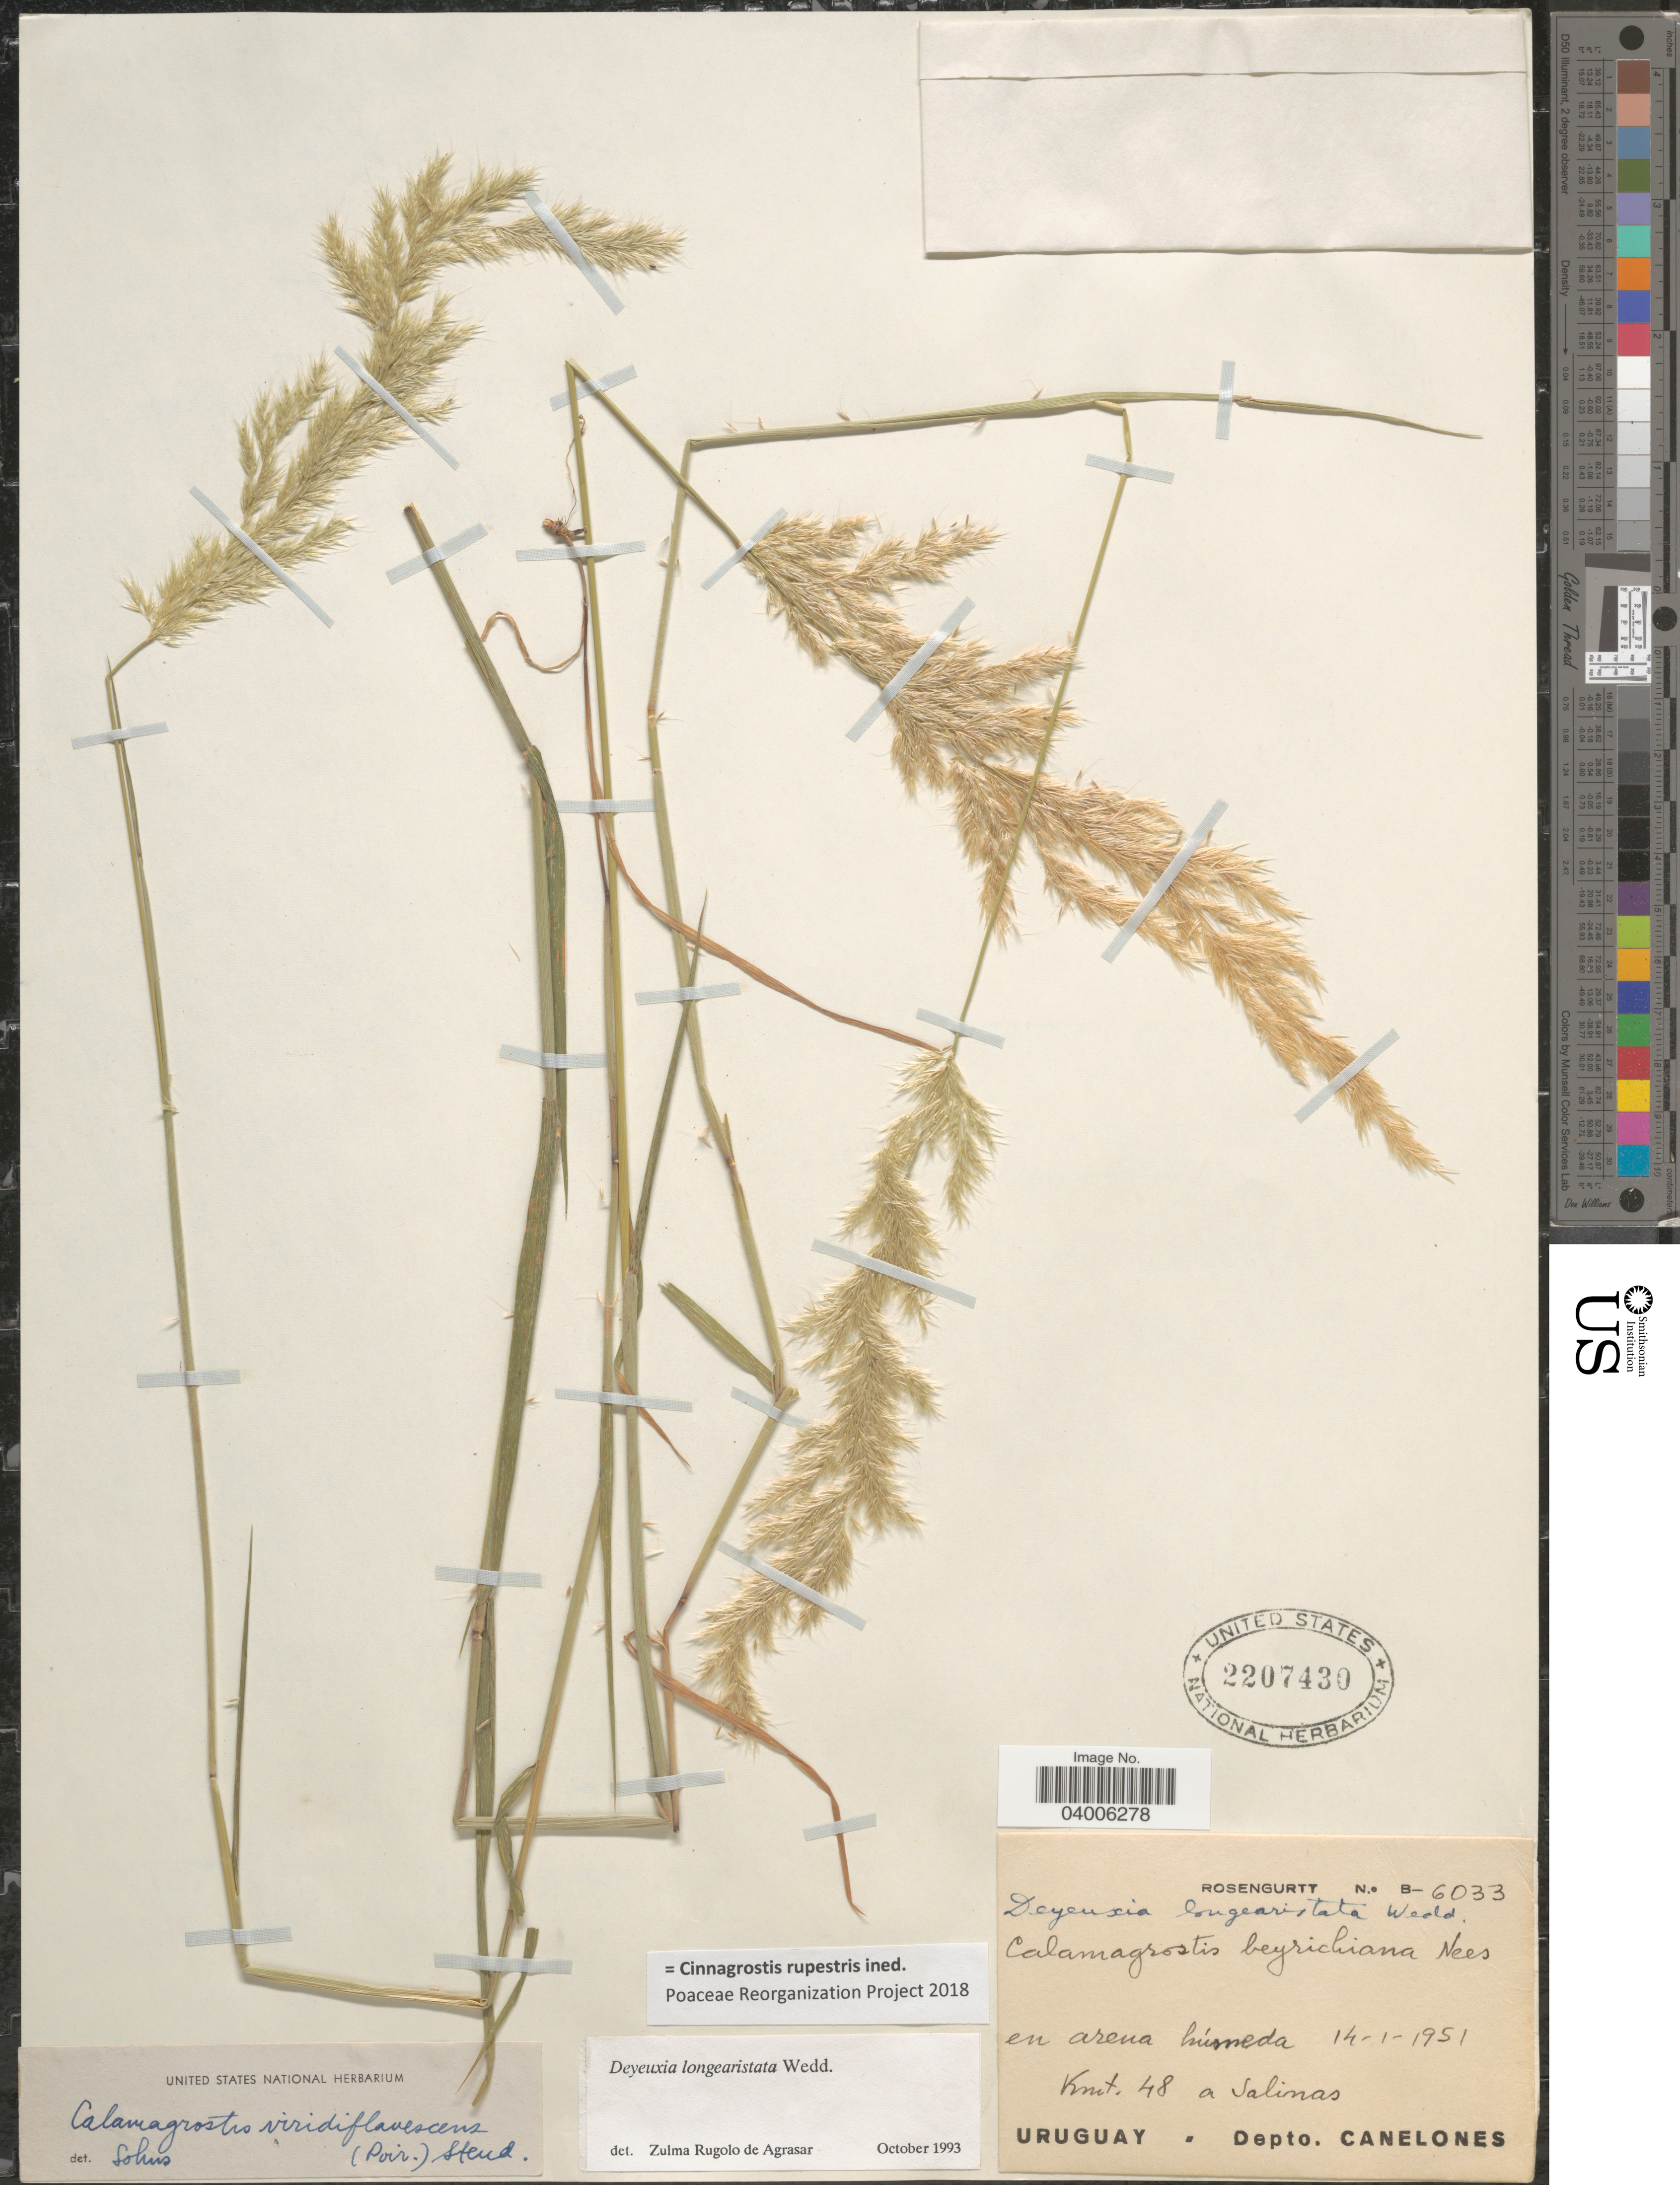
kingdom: Plantae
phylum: Tracheophyta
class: Liliopsida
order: Poales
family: Poaceae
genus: Cinnagrostis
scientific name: Cinnagrostis rupestris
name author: (Trin.) P.M. Peterson et al.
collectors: Rosengurtt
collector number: B-6033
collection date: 1951-01-14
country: Uruguay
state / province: Canelones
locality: En arena húmeda. Kmt. 48 a Salinas. Depto. Canelones.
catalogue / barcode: US 2207430